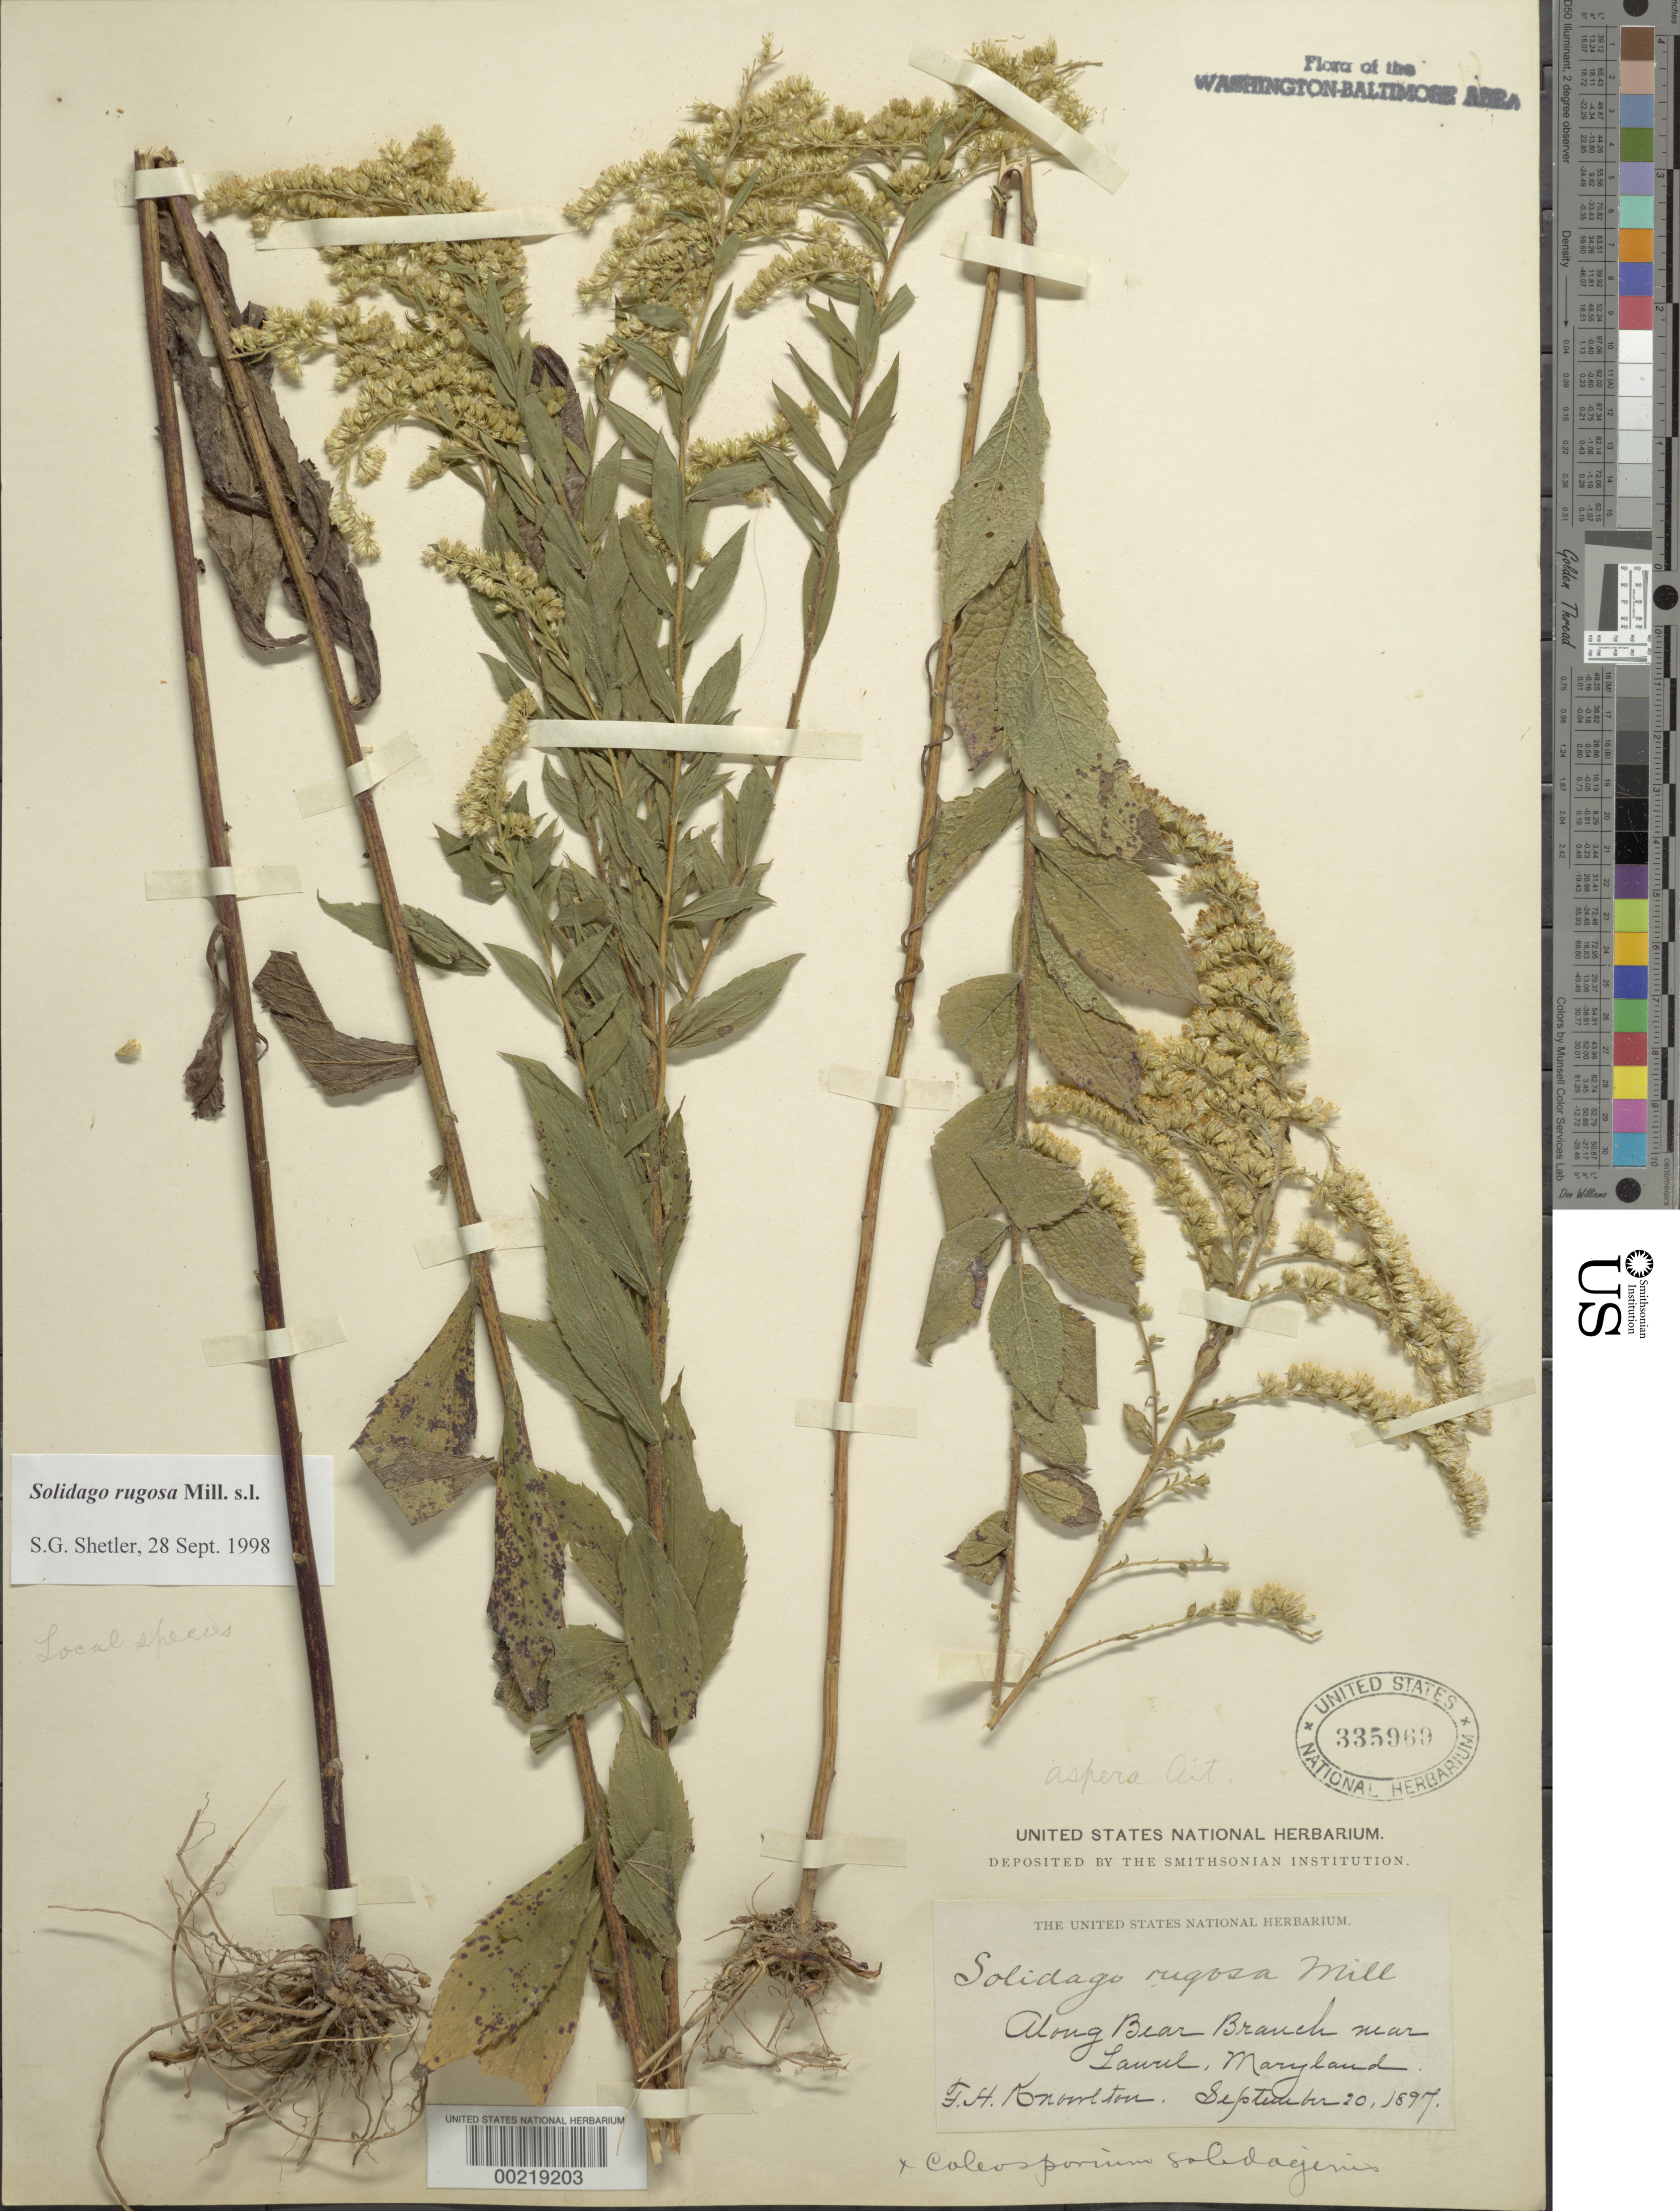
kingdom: Plantae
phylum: Tracheophyta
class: Magnoliopsida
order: Asterales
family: Asteraceae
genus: Solidago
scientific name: Solidago rugosa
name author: Mill.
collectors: F. H. Knowlton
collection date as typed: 20 Sep 1897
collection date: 1897-09-20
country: United States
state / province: Maryland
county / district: Prince George's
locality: Bear Branch near Laurel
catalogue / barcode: US 335969